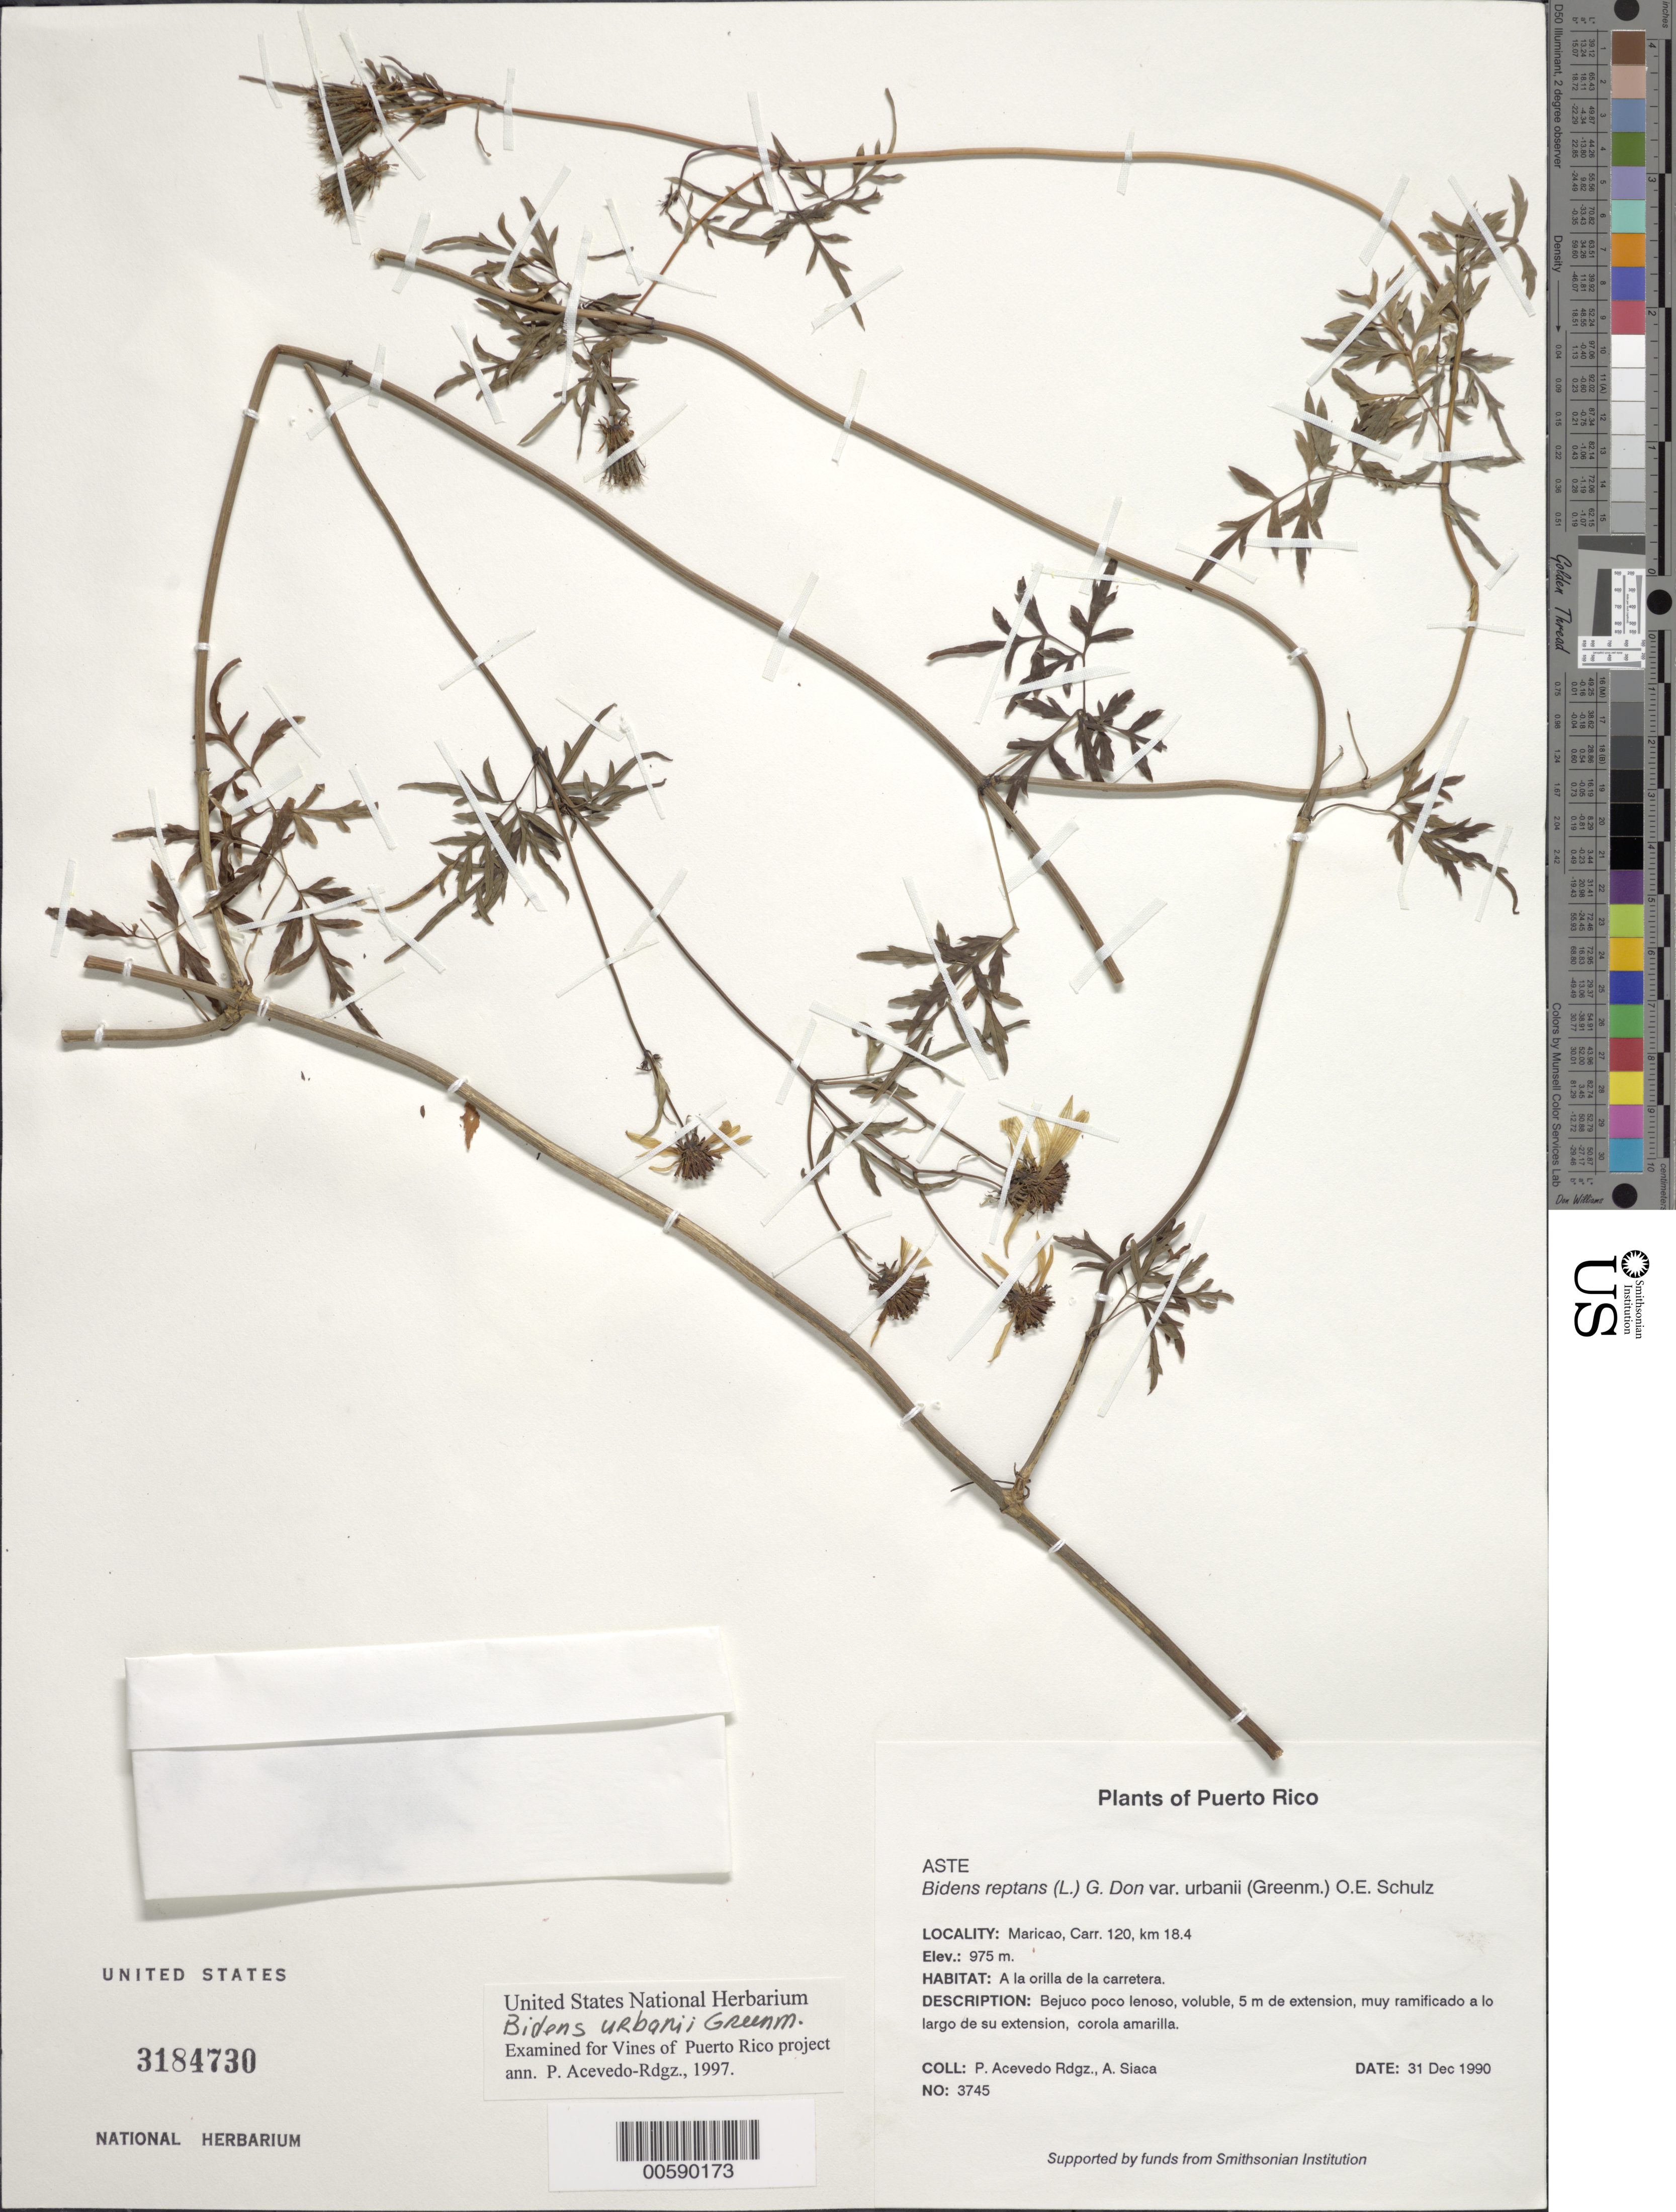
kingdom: Plantae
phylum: Tracheophyta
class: Magnoliopsida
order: Asterales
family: Asteraceae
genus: Bidens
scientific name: Bidens urbanii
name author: Greenm.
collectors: P. Acevedo-Rodr. & A. Siaca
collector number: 3745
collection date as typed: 31 Dec 1990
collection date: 1990-12-31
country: Puerto Rico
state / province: Maricao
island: Puerto Rico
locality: Maricao, Carr. 120, km 18.4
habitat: A la orilla de la carretera.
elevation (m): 975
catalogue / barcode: US 3184730